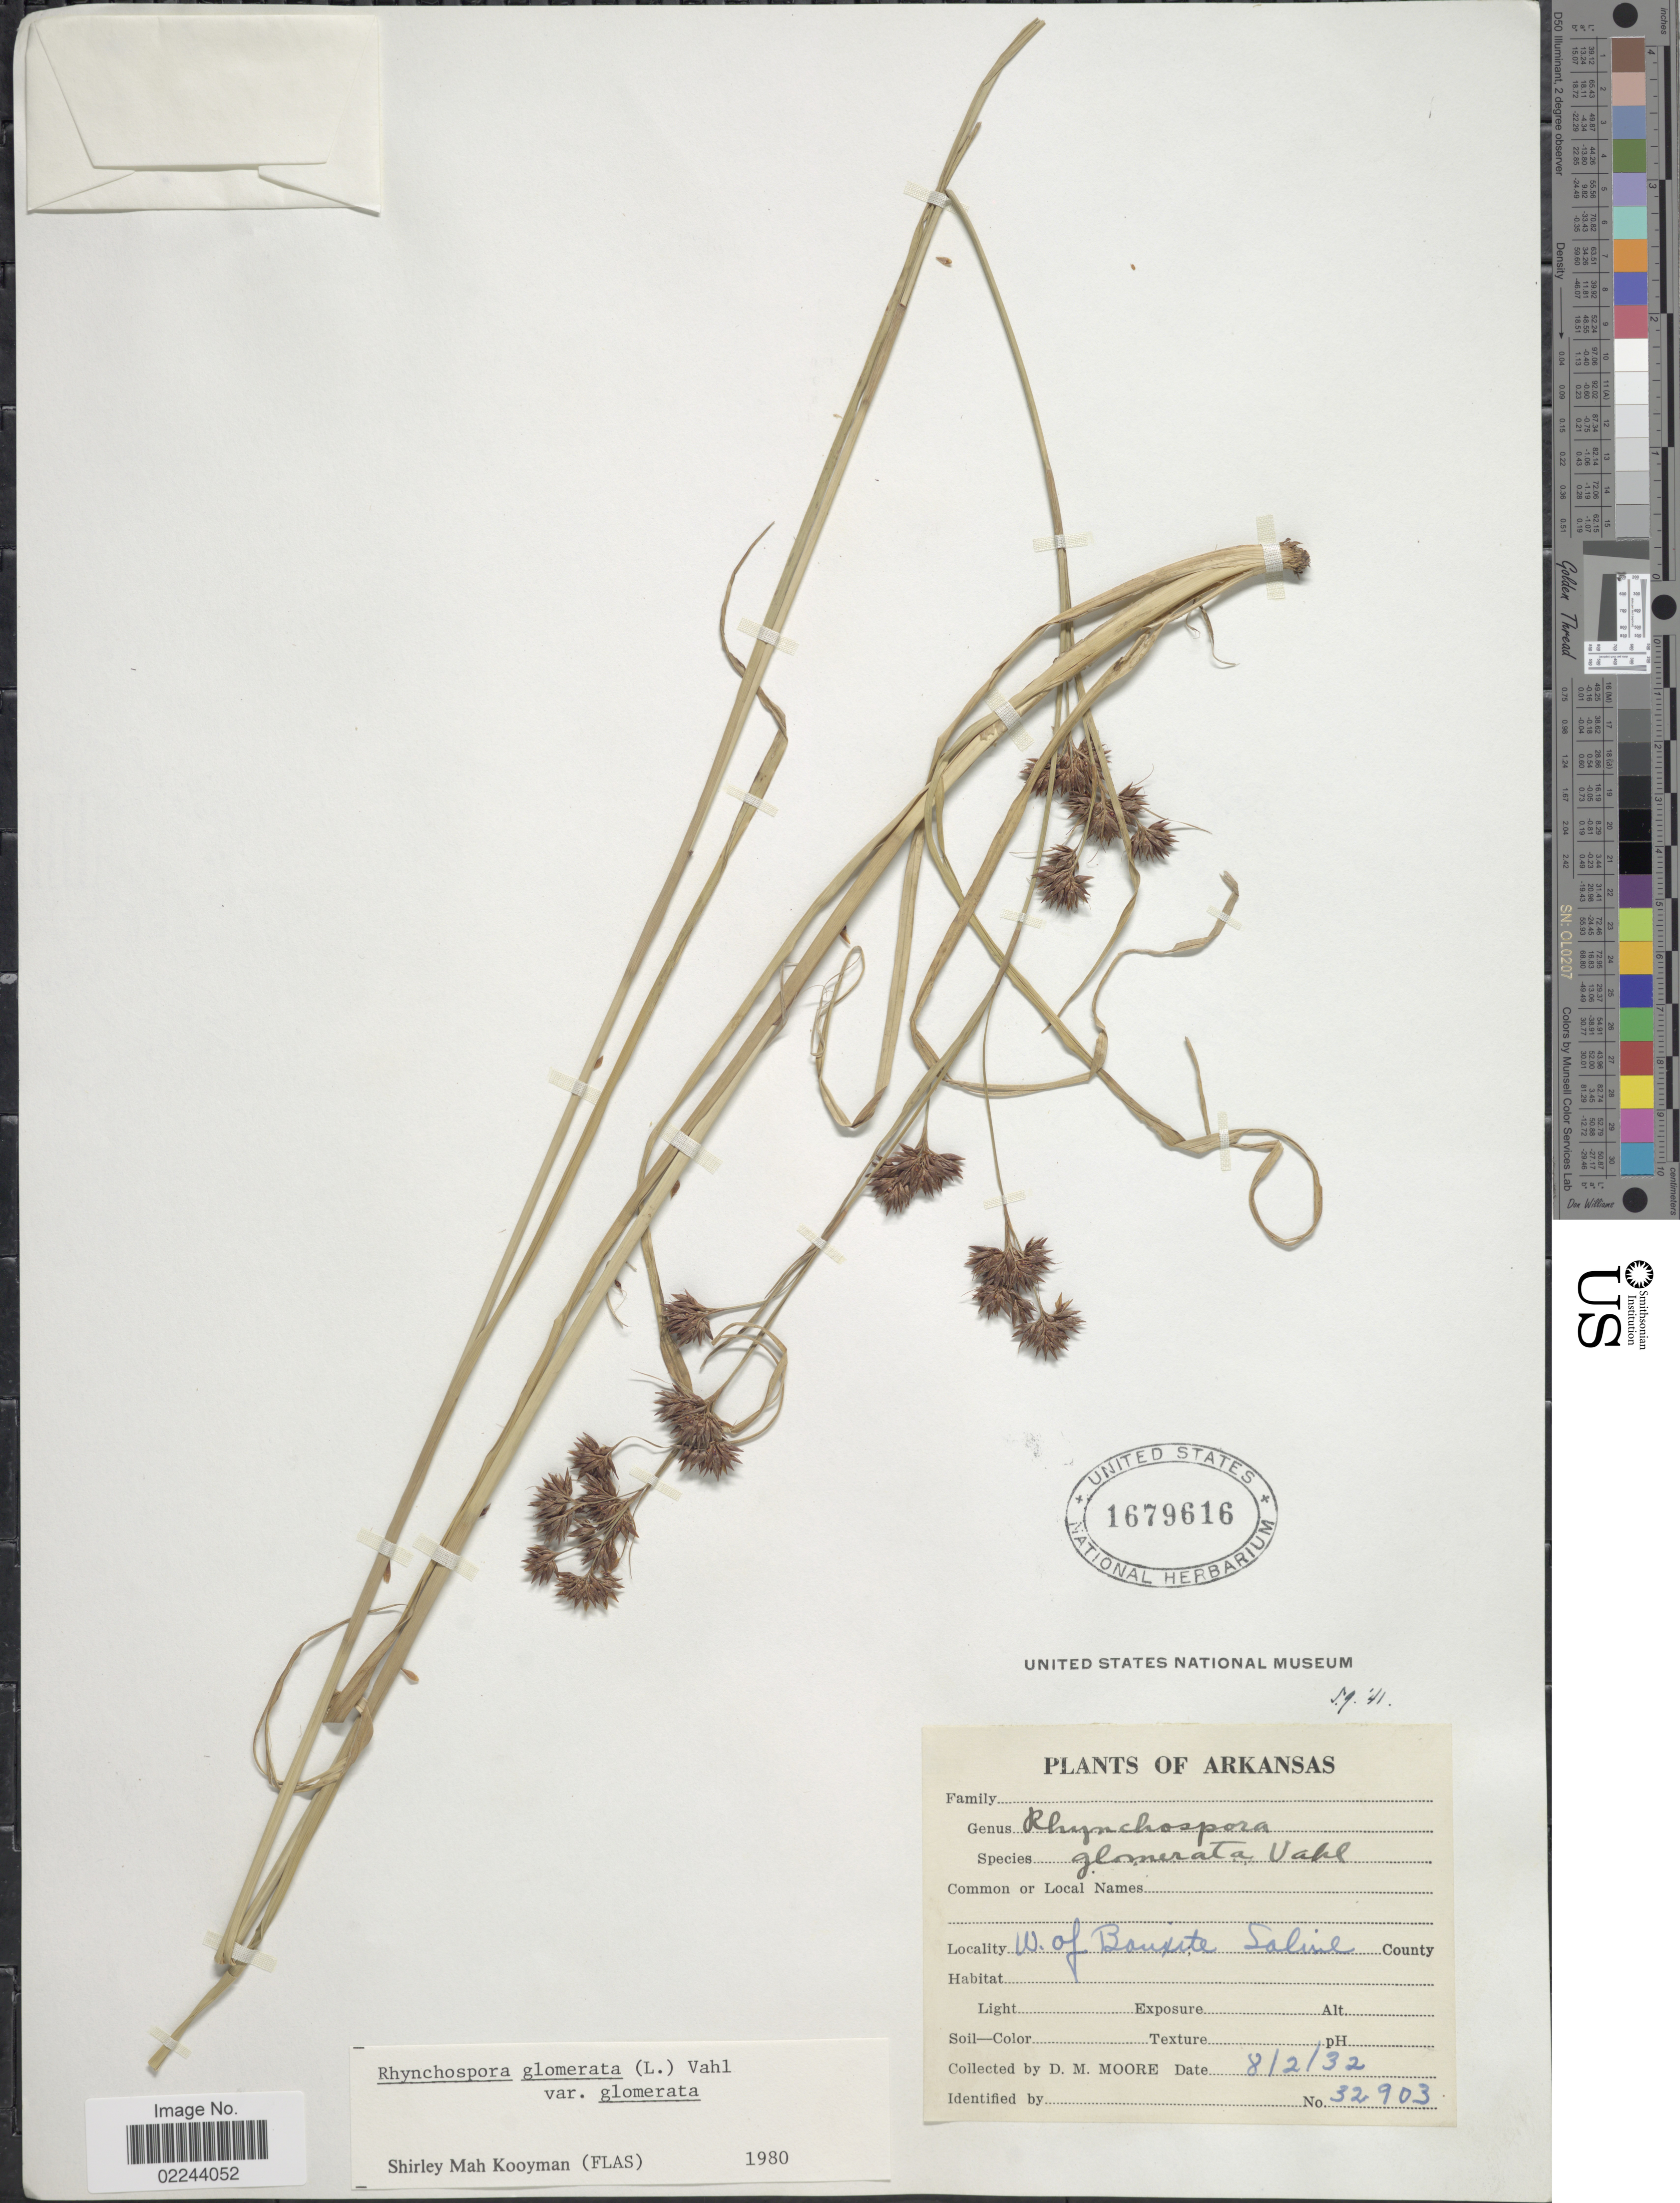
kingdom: Plantae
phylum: Tracheophyta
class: Liliopsida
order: Poales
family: Cyperaceae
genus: Rhynchospora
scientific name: Rhynchospora glomerata var. glomerata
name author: (L.) Vahl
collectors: D. Moore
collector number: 32903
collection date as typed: Transcribed d/m/y: 2/8/32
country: United States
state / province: Arkansas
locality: W. of Bauxite Saline County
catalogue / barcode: US 1679616